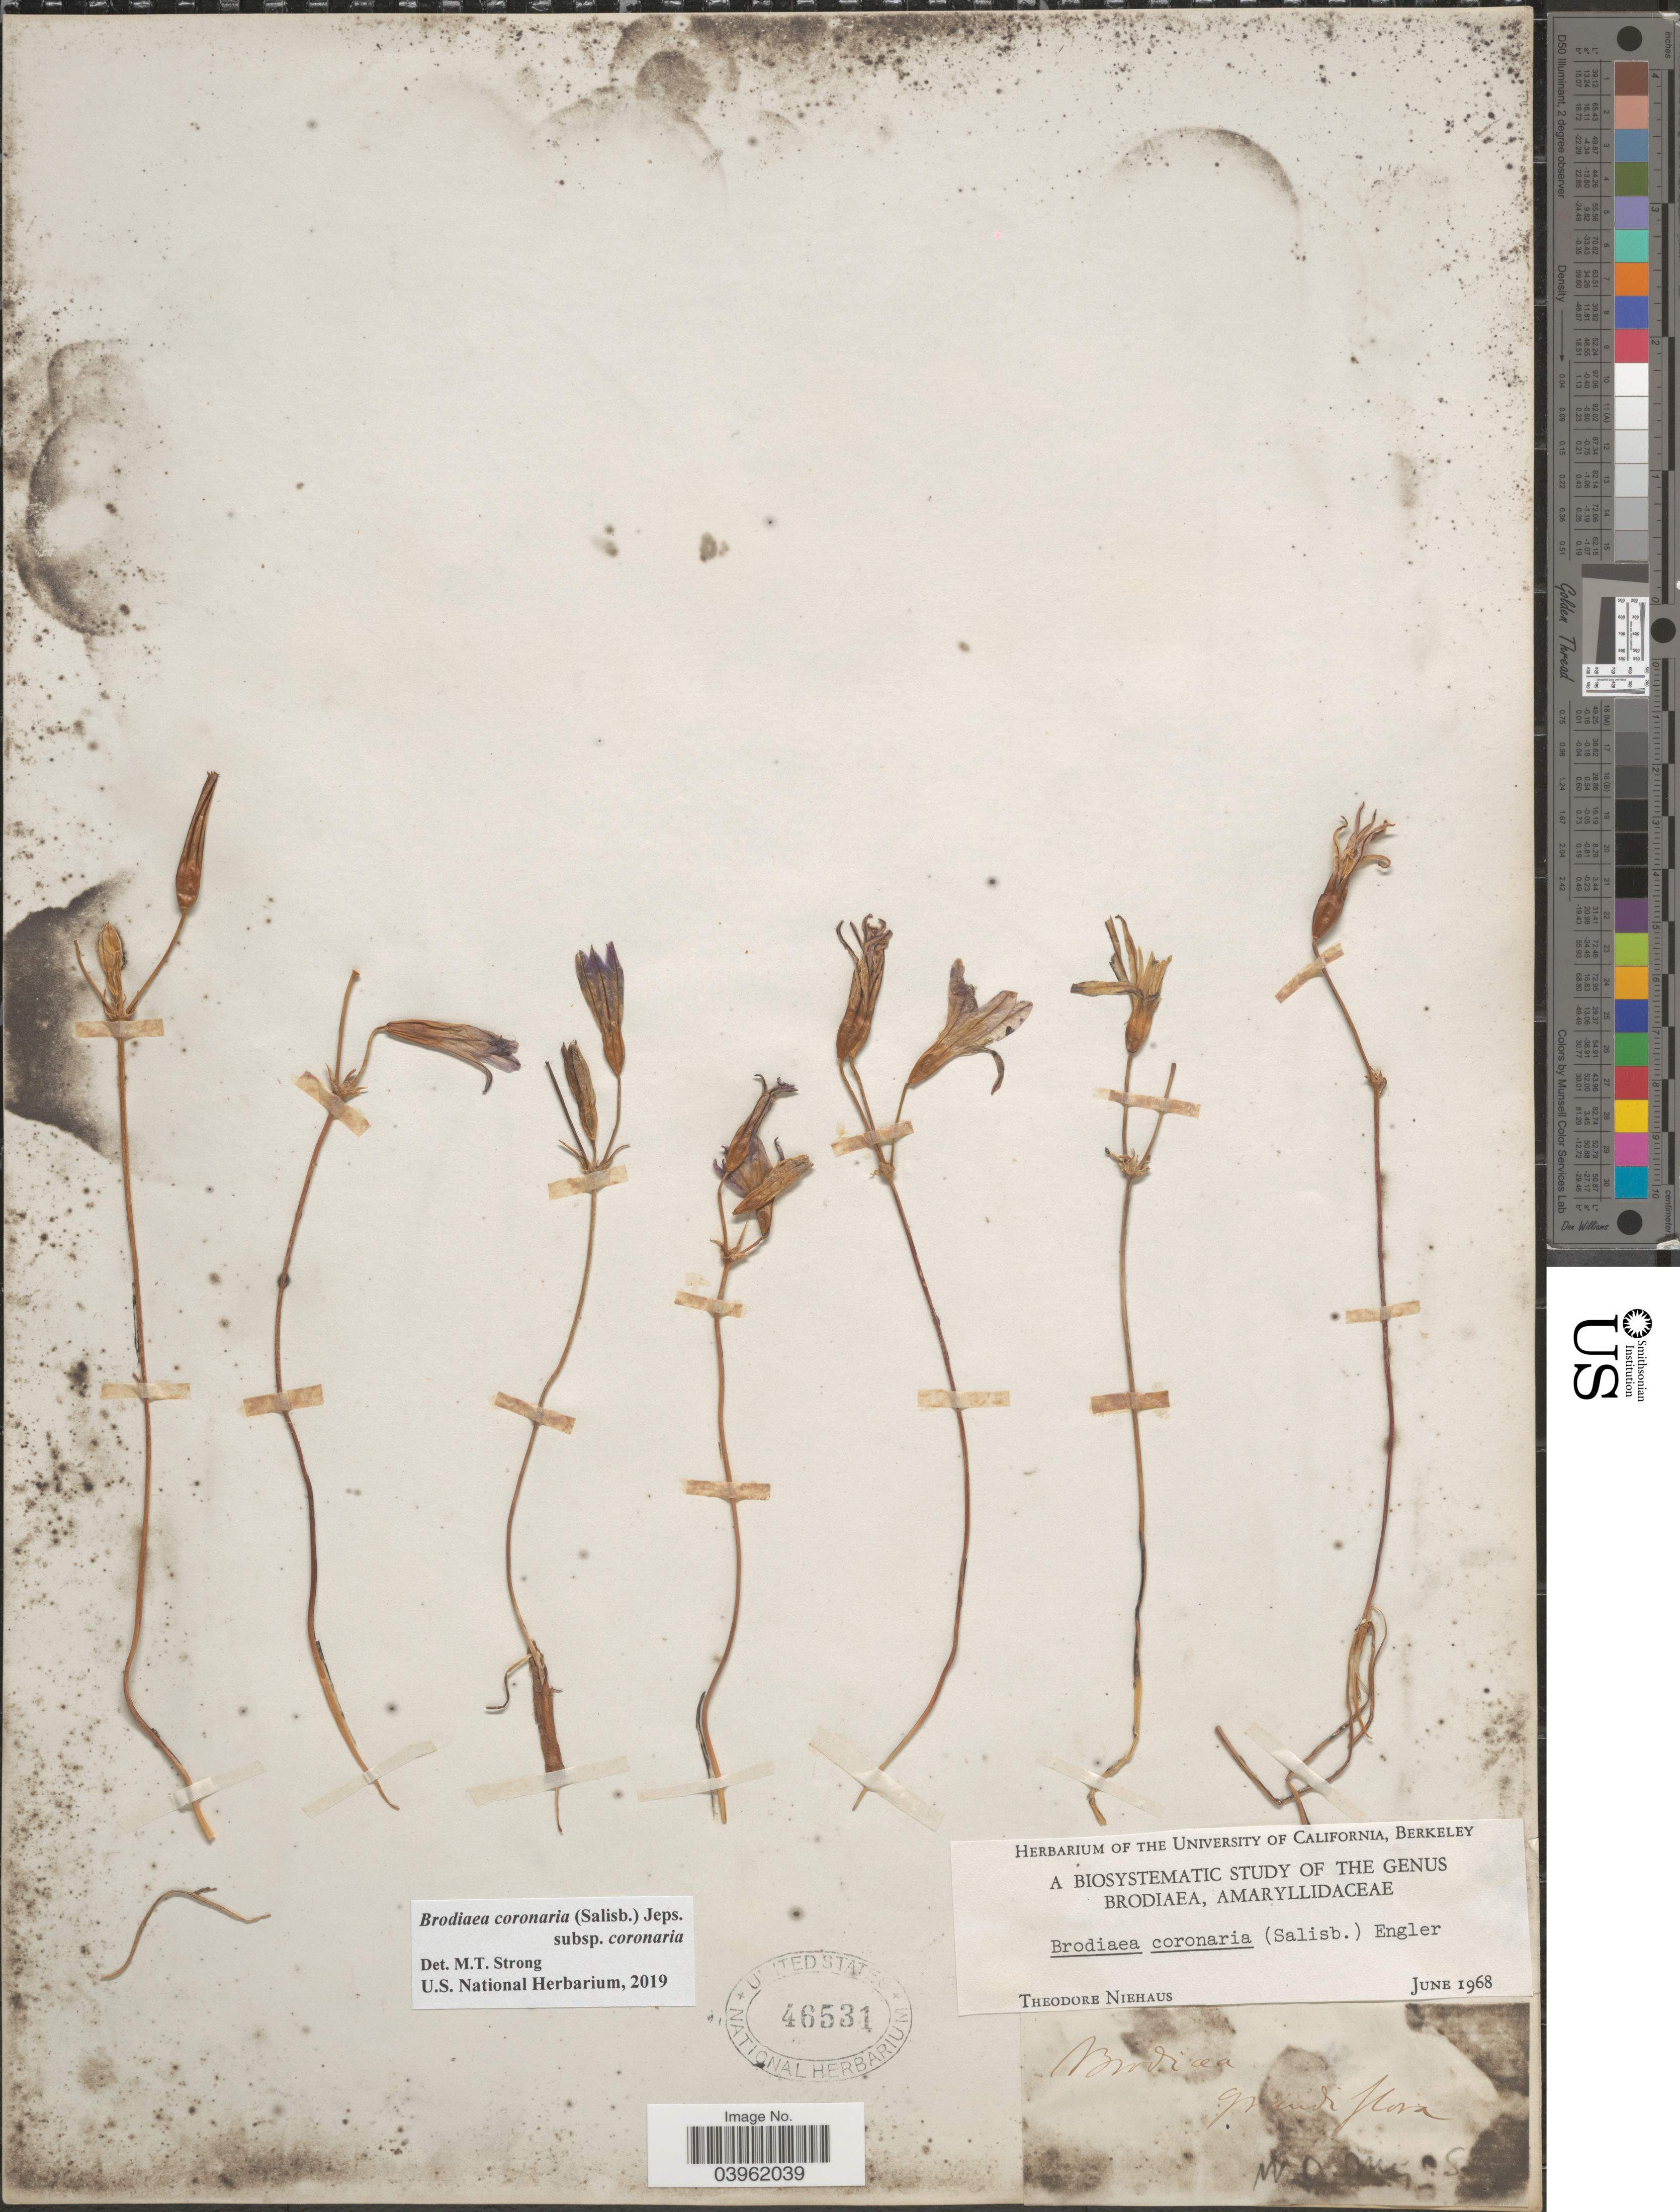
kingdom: Plantae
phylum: Tracheophyta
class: Liliopsida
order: Asparagales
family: Asparagaceae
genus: Brodiaea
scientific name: Brodiaea coronaria subsp. coronaria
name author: (Salisb.) Engl.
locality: W. O. My. So. [interpreted]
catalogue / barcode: US 46531